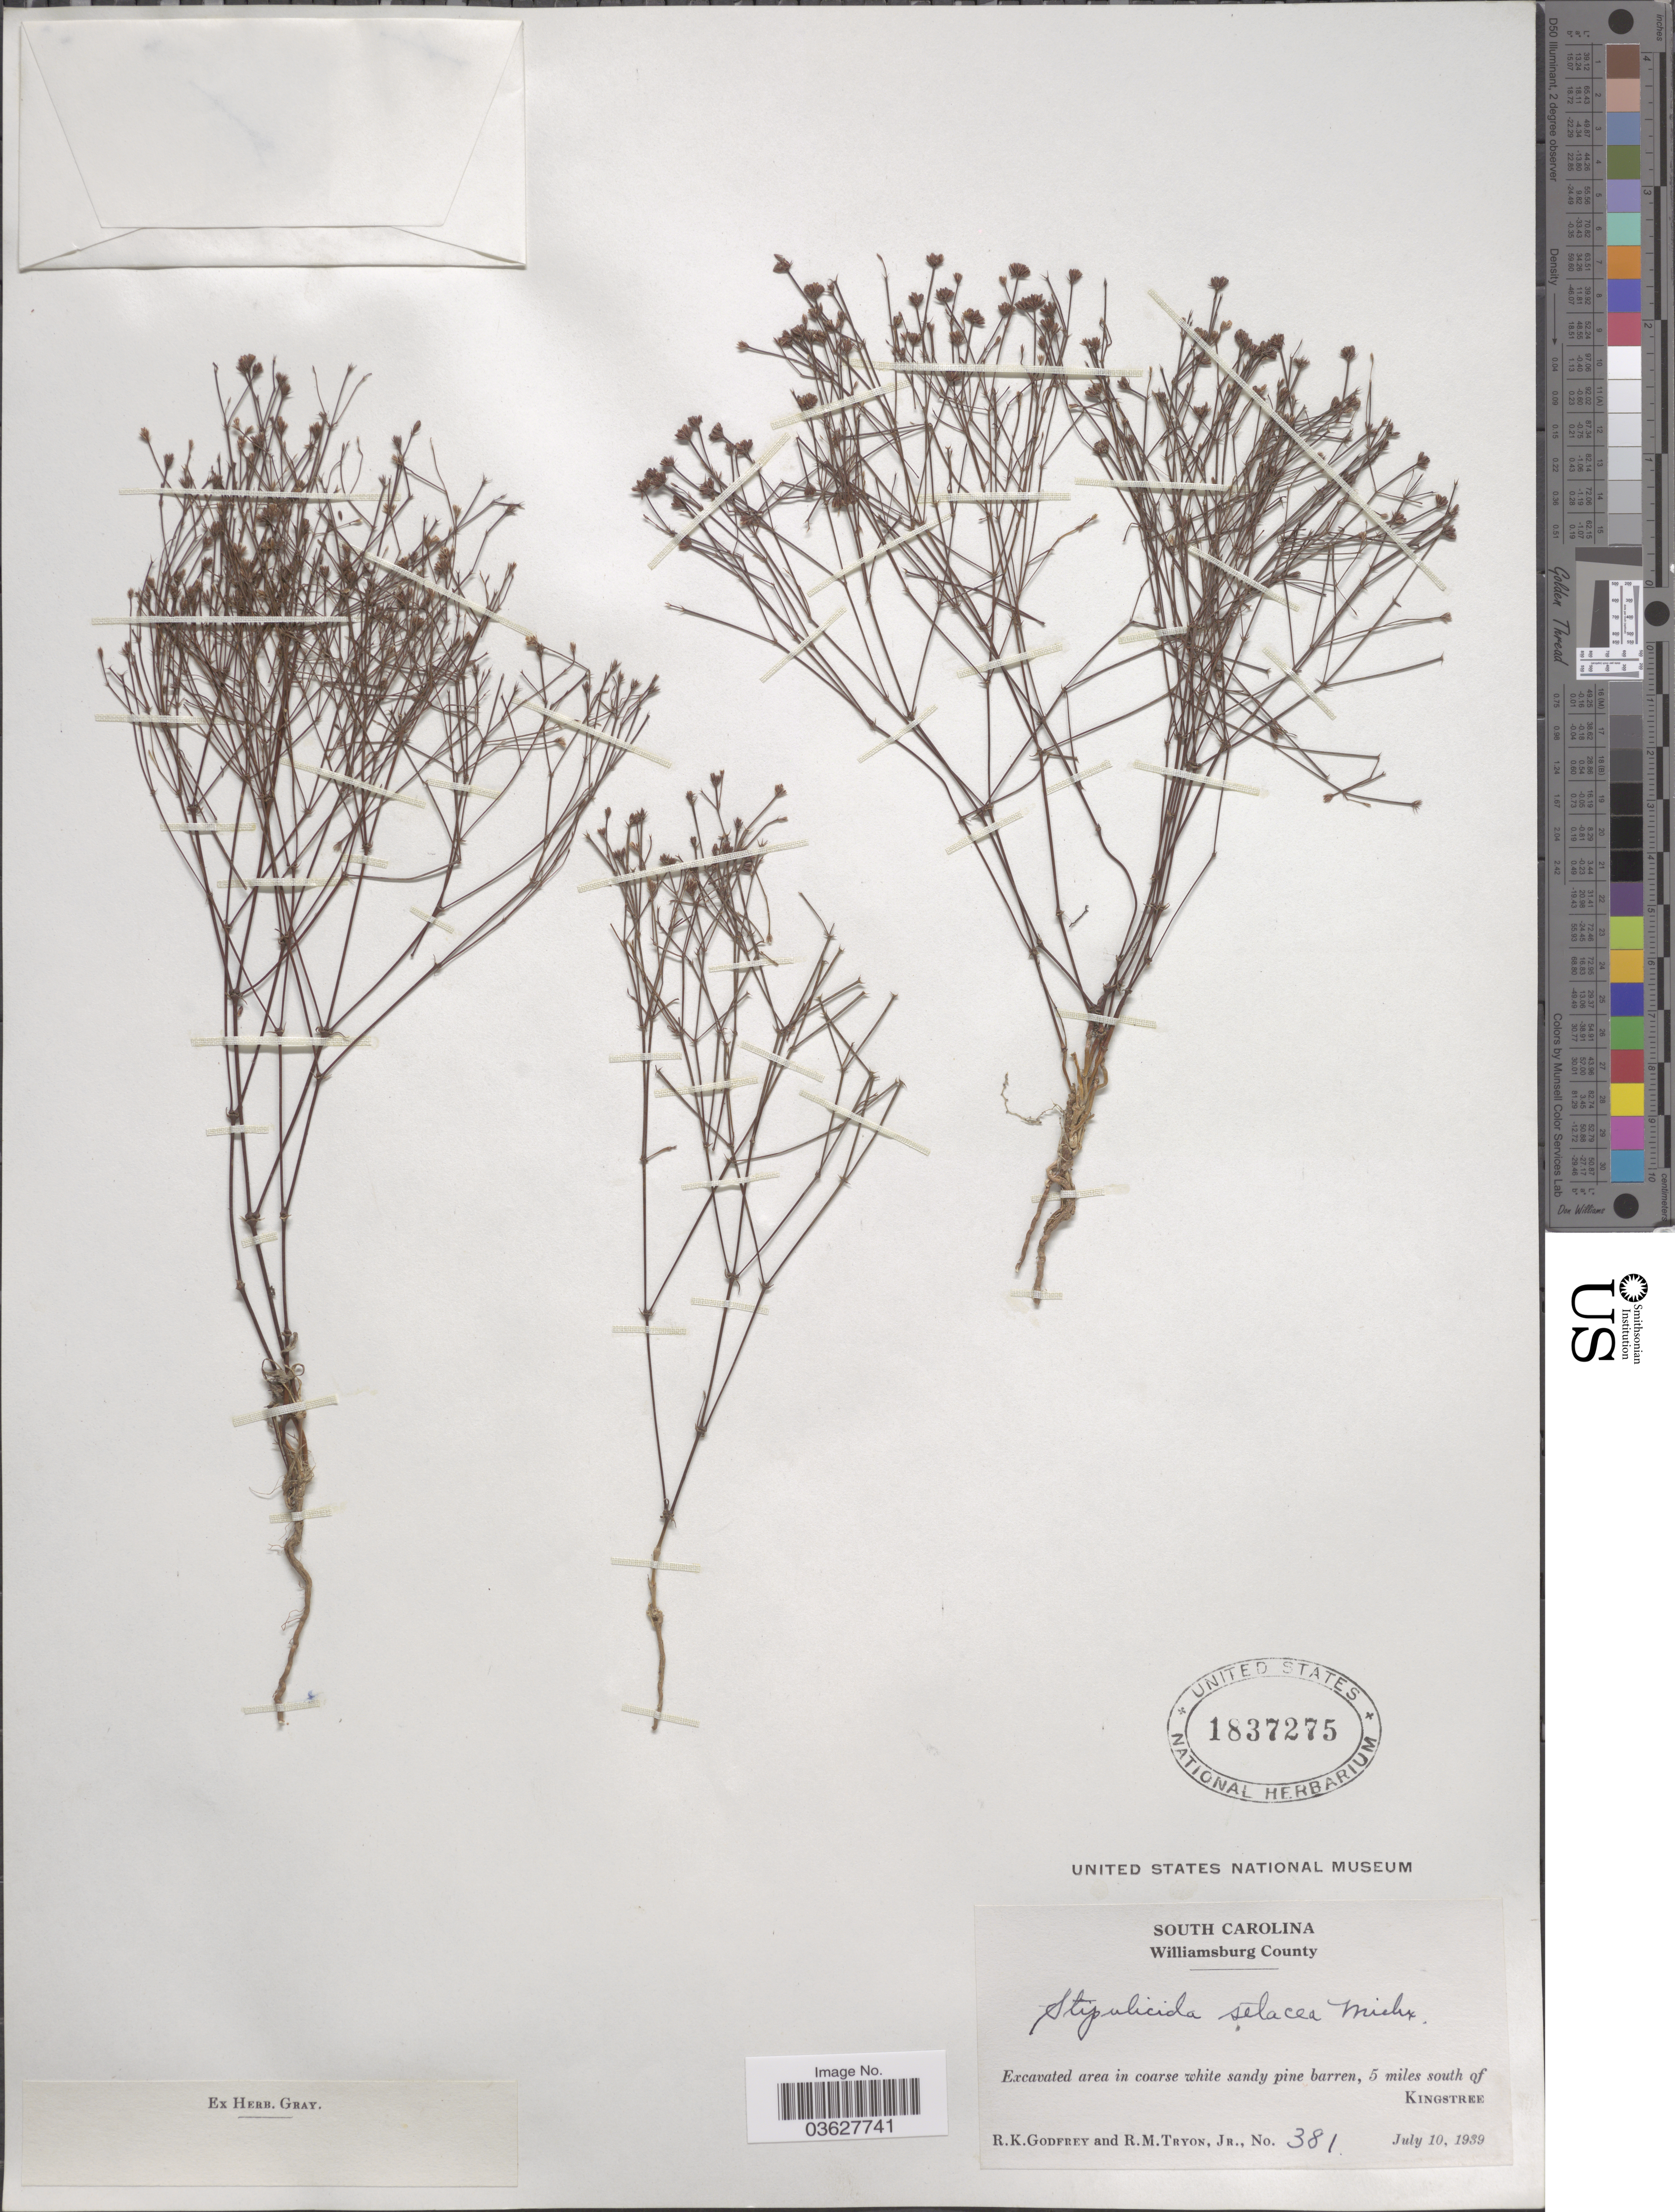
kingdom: Plantae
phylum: Tracheophyta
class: Magnoliopsida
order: Caryophyllales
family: Caryophyllaceae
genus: Stipulicida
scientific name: Stipulicida setacea var. setacea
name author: Michx.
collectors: R. K. Godfrey & R. Tryon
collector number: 381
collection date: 1939-07-10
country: United States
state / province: South Carolina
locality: Williamsburg County. 5 miles south of Kingstree.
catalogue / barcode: US 1837275